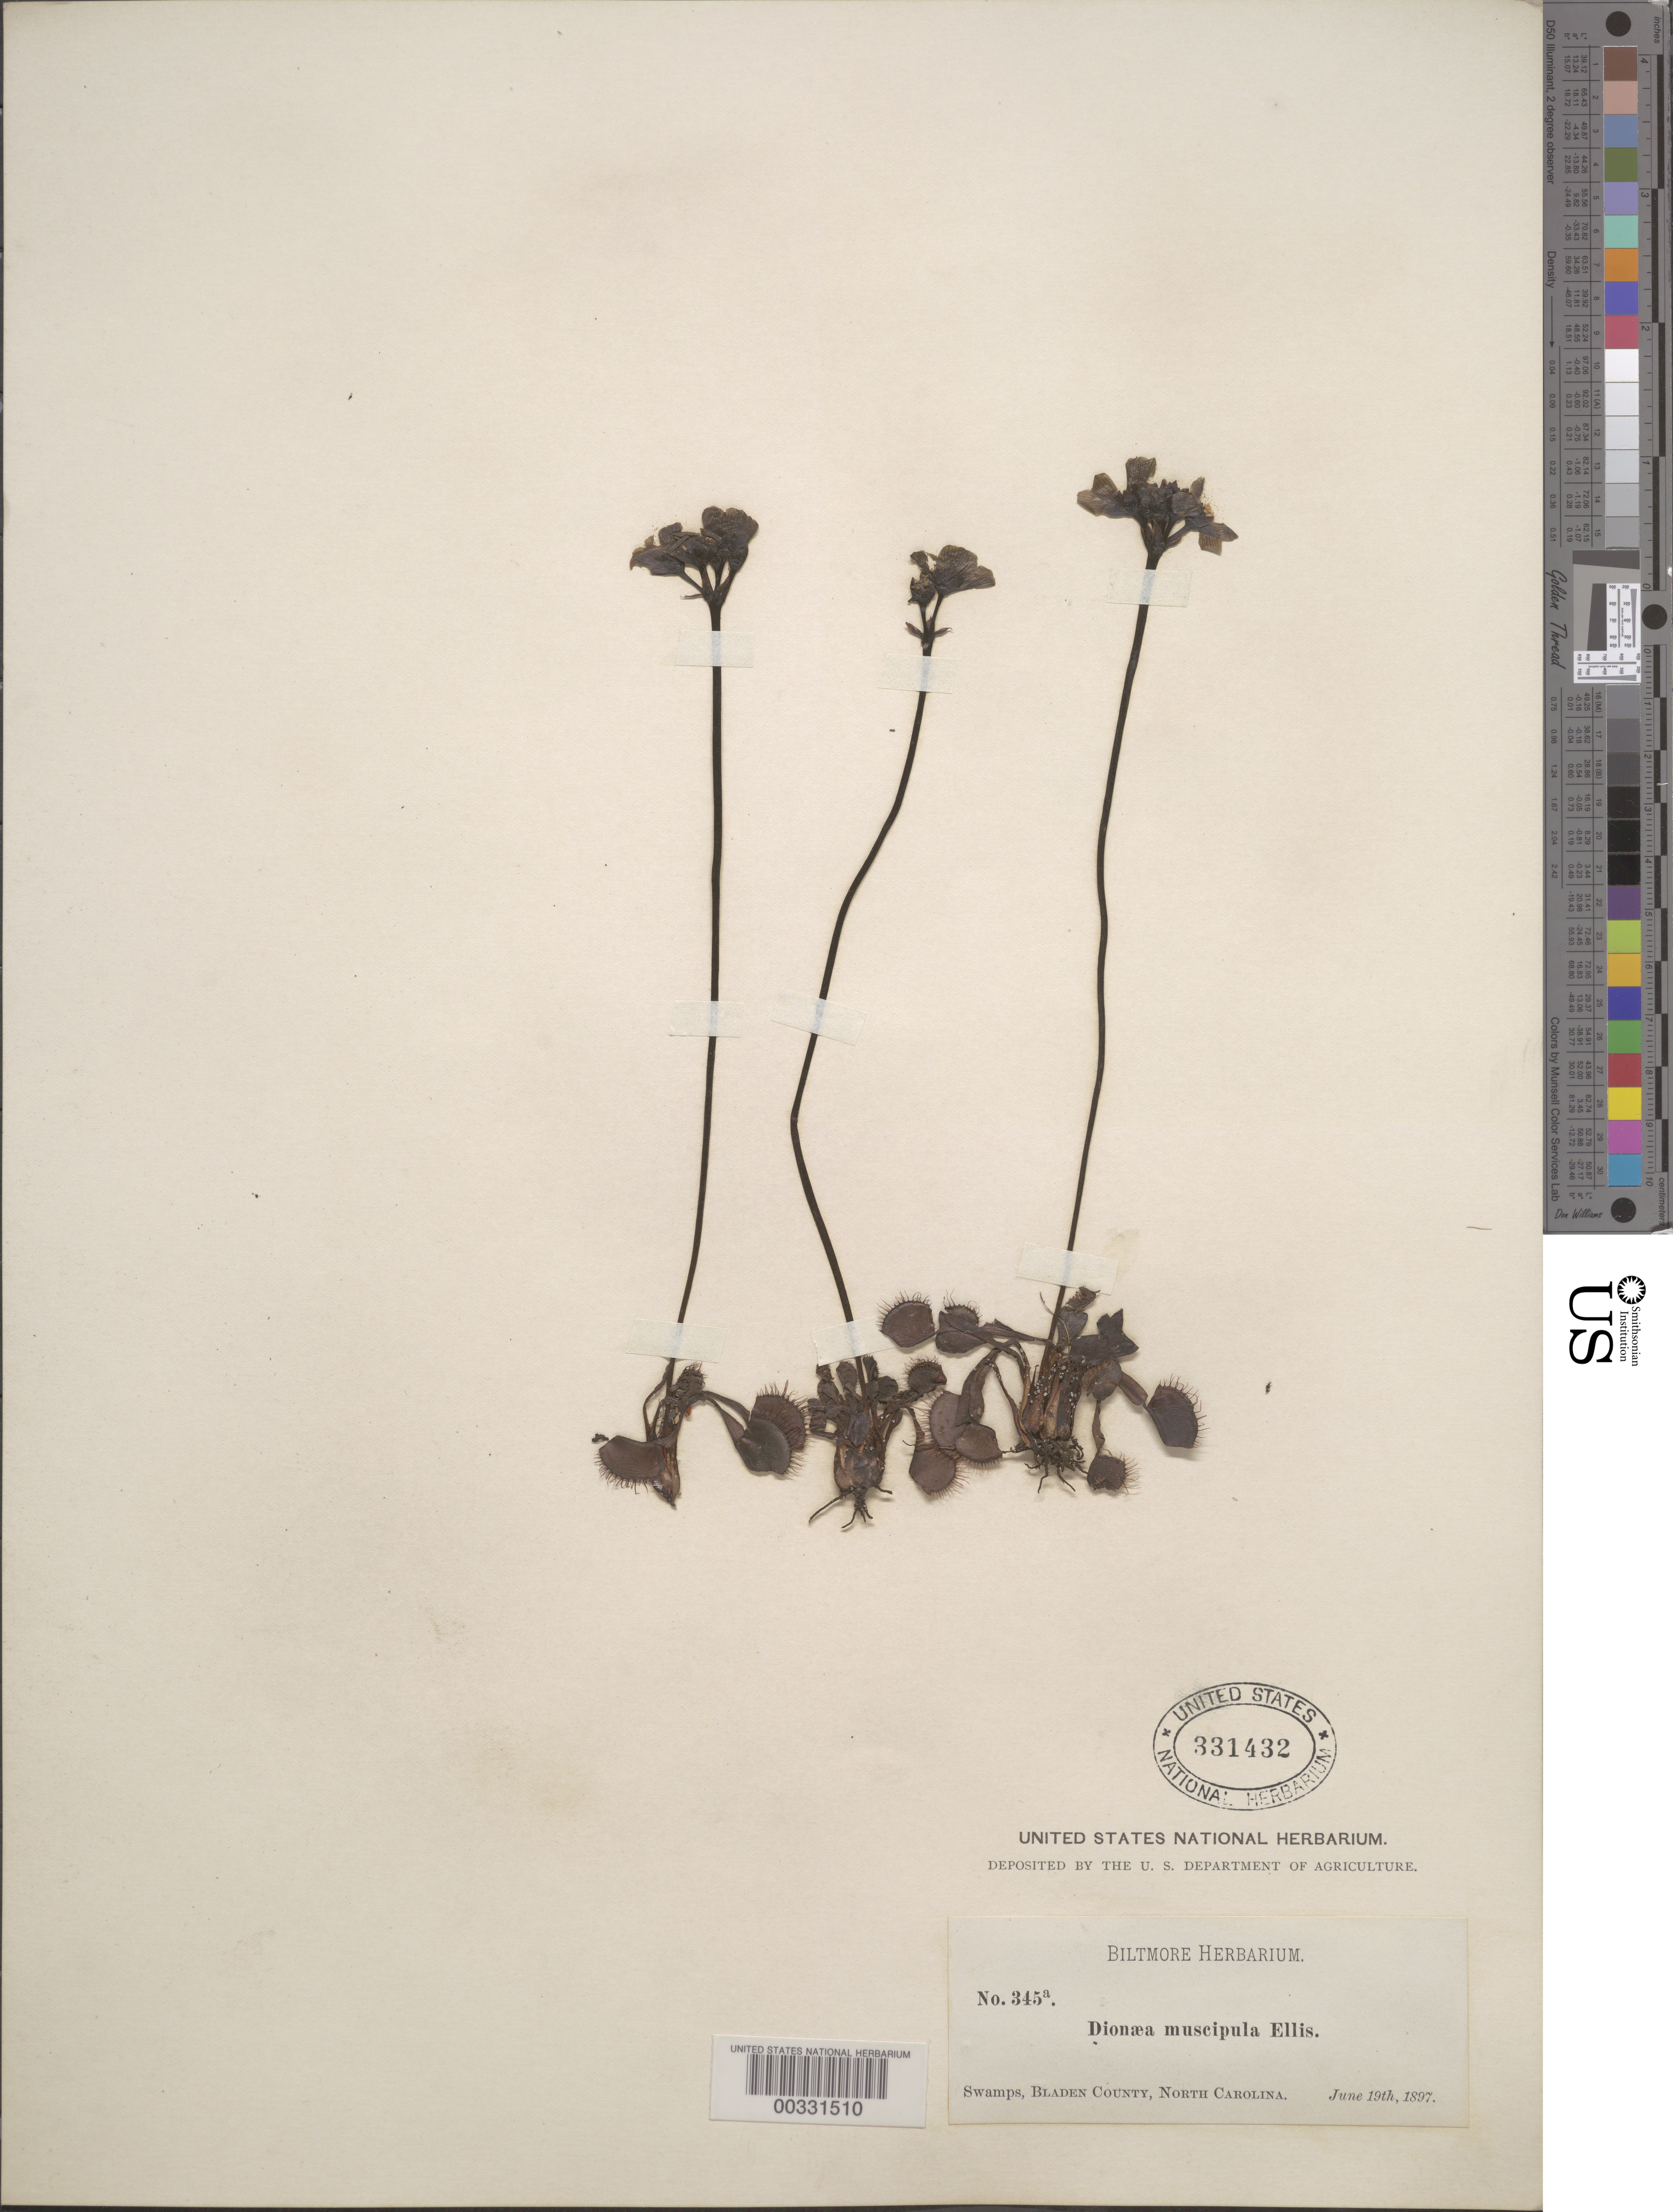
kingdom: Plantae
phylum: Tracheophyta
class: Magnoliopsida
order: Caryophyllales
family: Droseraceae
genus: Dionaea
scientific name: Dionaea muscipula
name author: J. Ellis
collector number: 345a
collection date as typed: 19 Jun 1897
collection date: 1897-06-19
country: United States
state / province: North Carolina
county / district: Bladen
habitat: Swamps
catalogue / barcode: US 331432